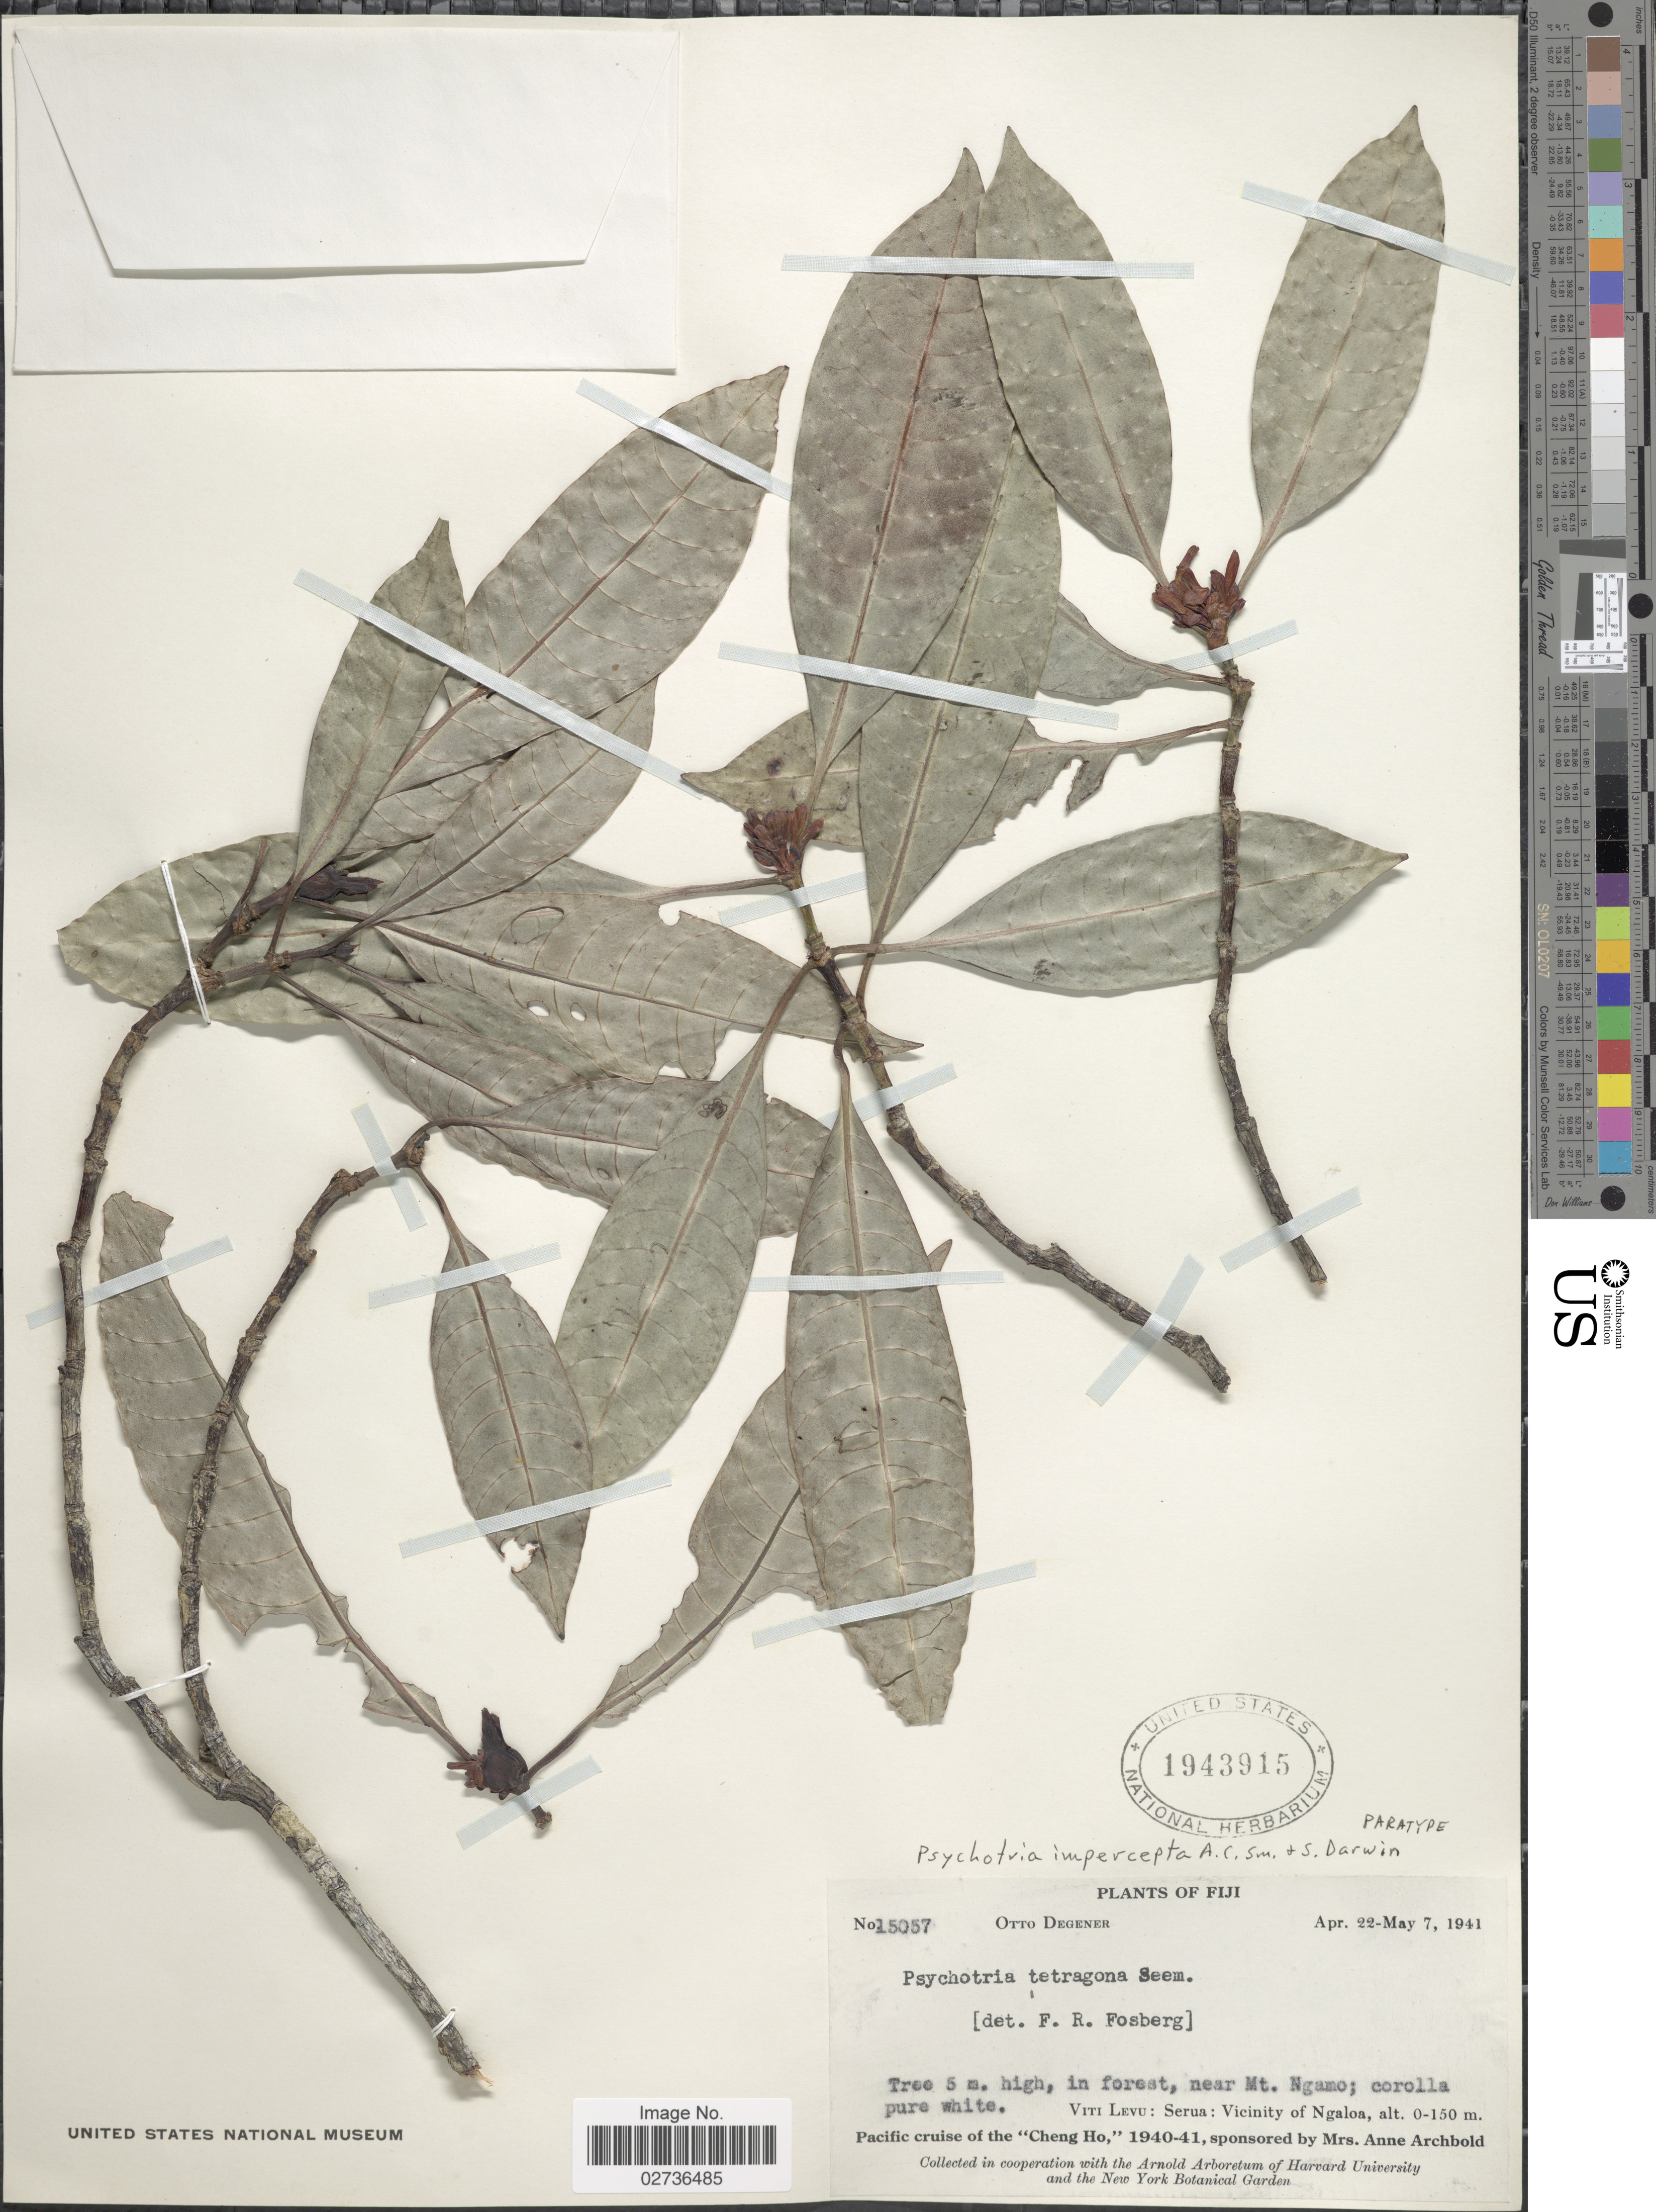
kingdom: Plantae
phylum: Tracheophyta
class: Magnoliopsida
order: Gentianales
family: Rubiaceae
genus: Psychotria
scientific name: Psychotria impercepta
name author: A.C. Sm. & S.P. Darwin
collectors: O. Degener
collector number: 15057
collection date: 1941-04-22/1941-05-07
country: Fiji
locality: In forest, near Mt. Ngamo: Viti Levu: Serua: Vicinity of Ngaloa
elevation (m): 0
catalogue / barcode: US 1943915